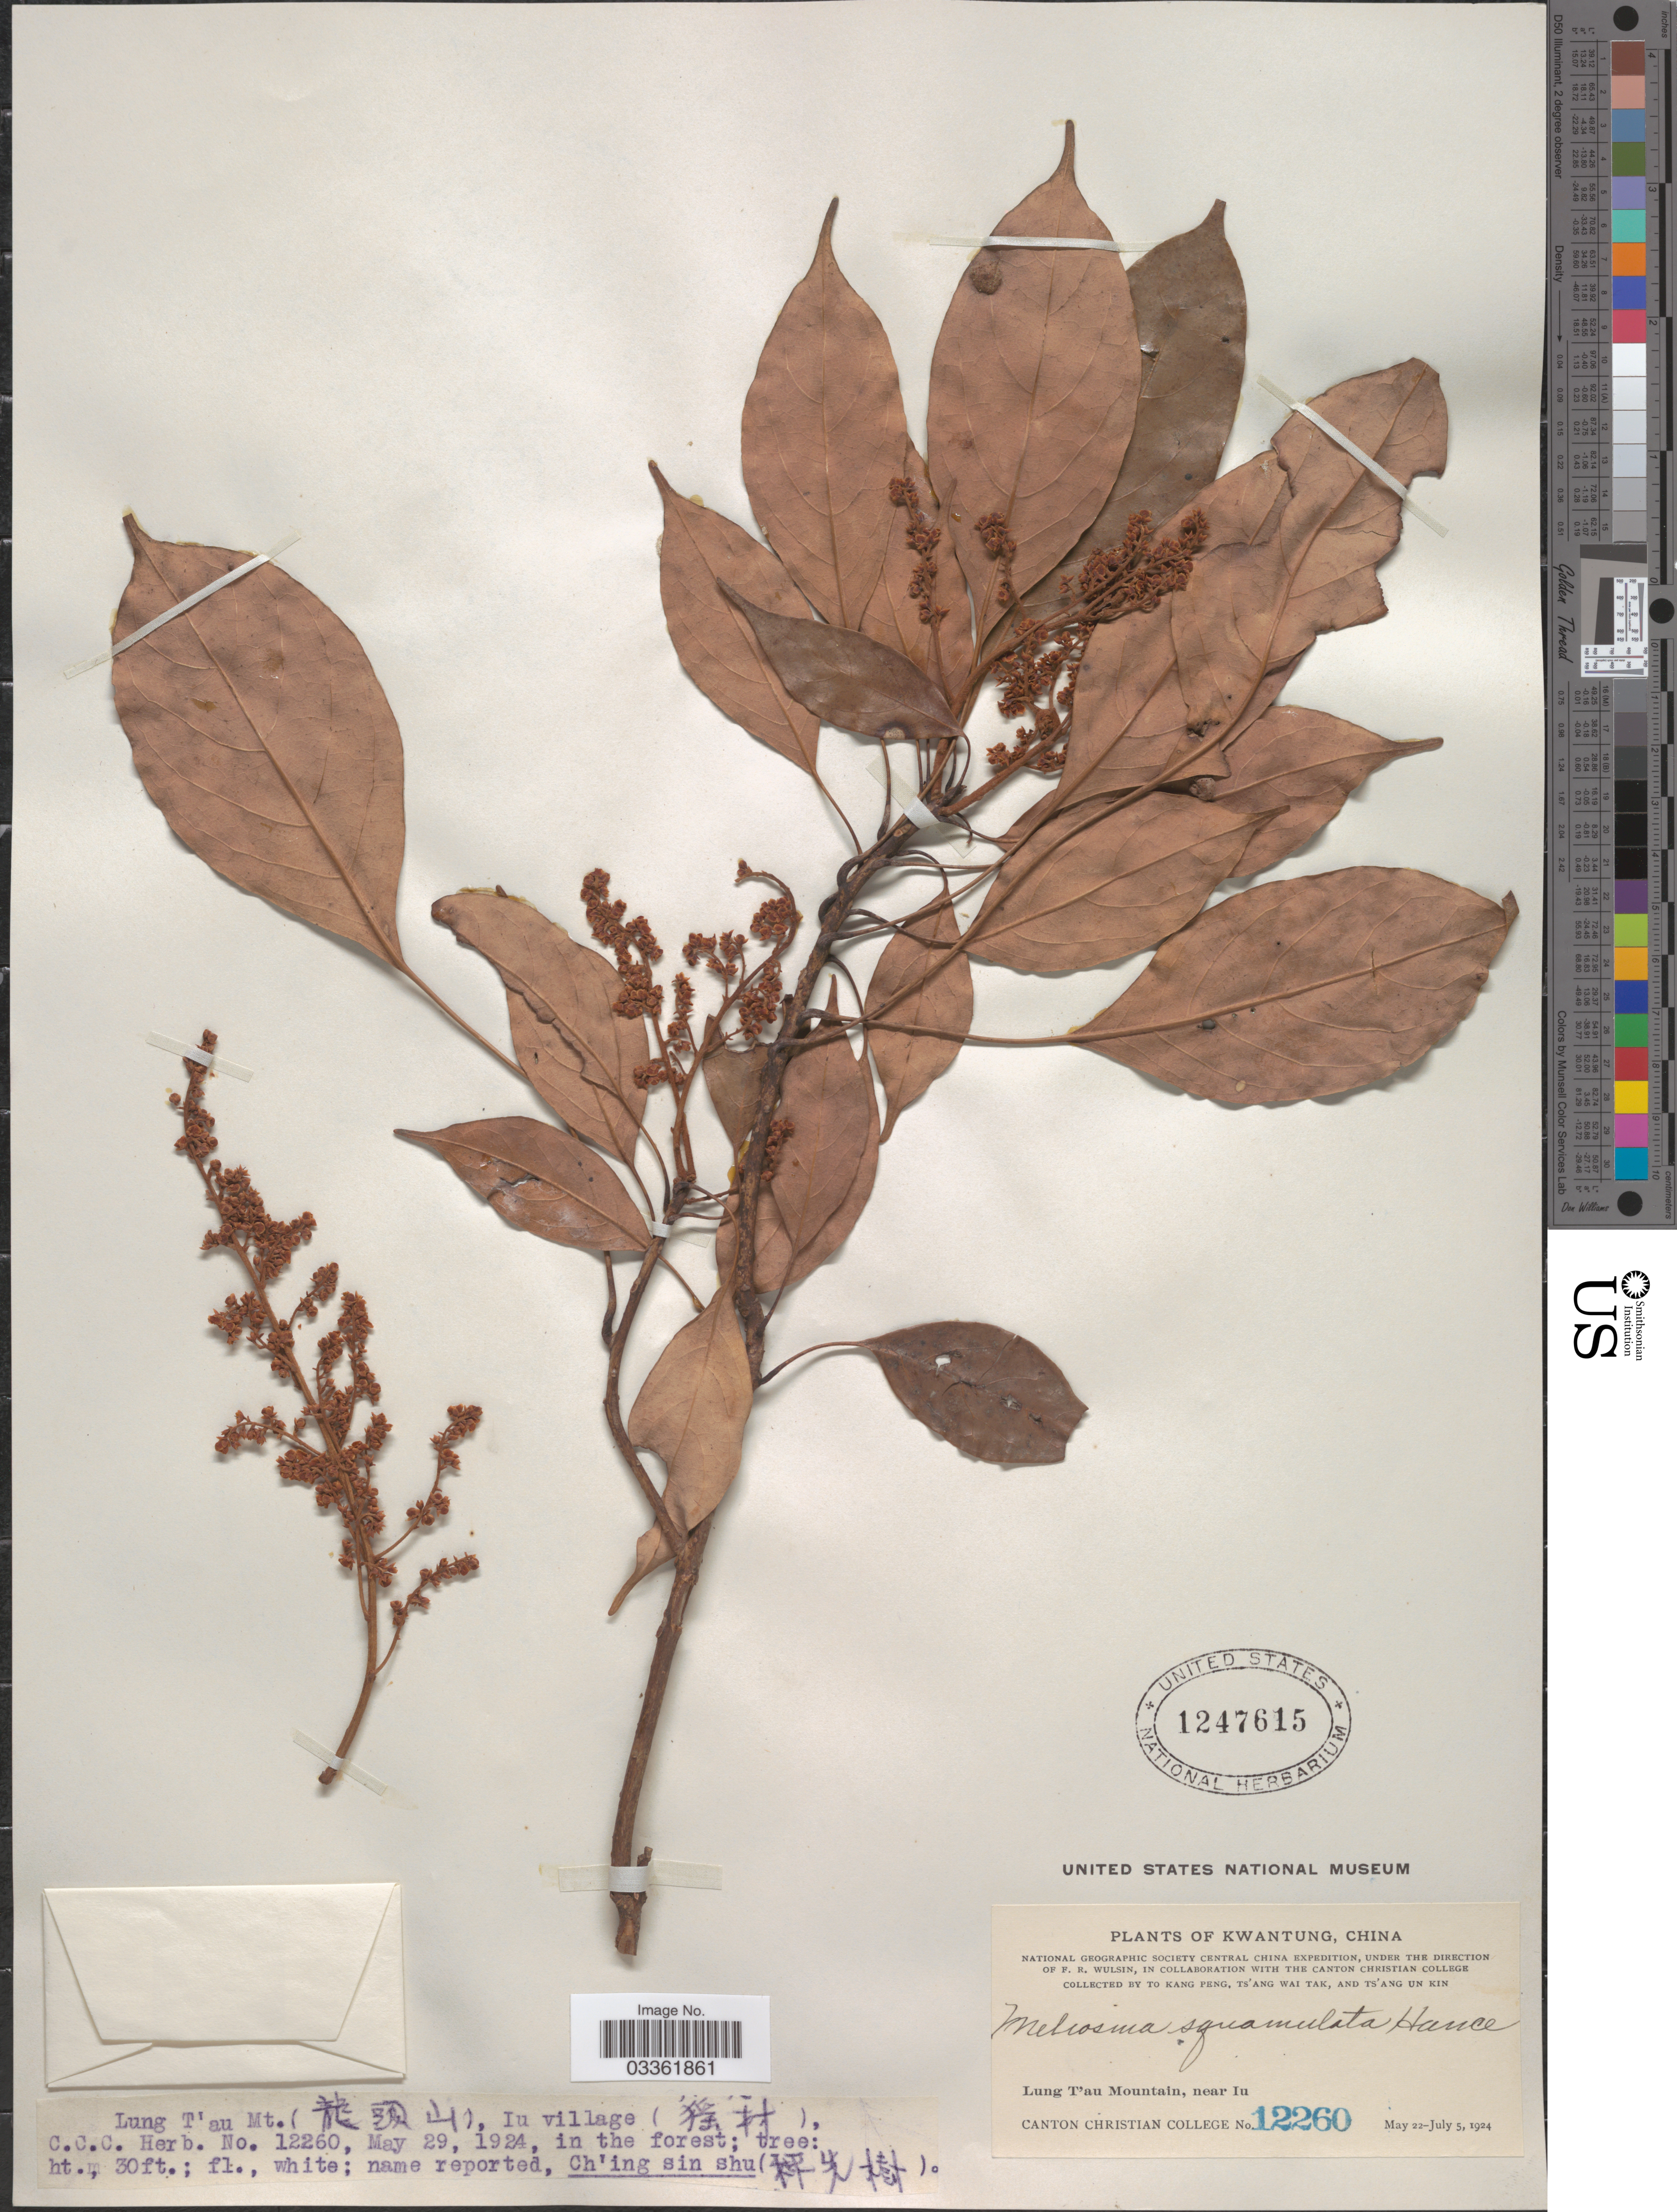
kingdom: Plantae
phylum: Tracheophyta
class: Magnoliopsida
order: Proteales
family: Sabiaceae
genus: Meliosma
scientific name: Meliosma squamulata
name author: Hance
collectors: Kang Peng To, W. T. Tsang & Ts' Ang Un Kin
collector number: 12260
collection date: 1924-05-29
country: China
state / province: Guangdong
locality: Kwangtung, Lung T'au Mountain, near Iu, Iu village (X).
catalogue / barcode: US 1247615